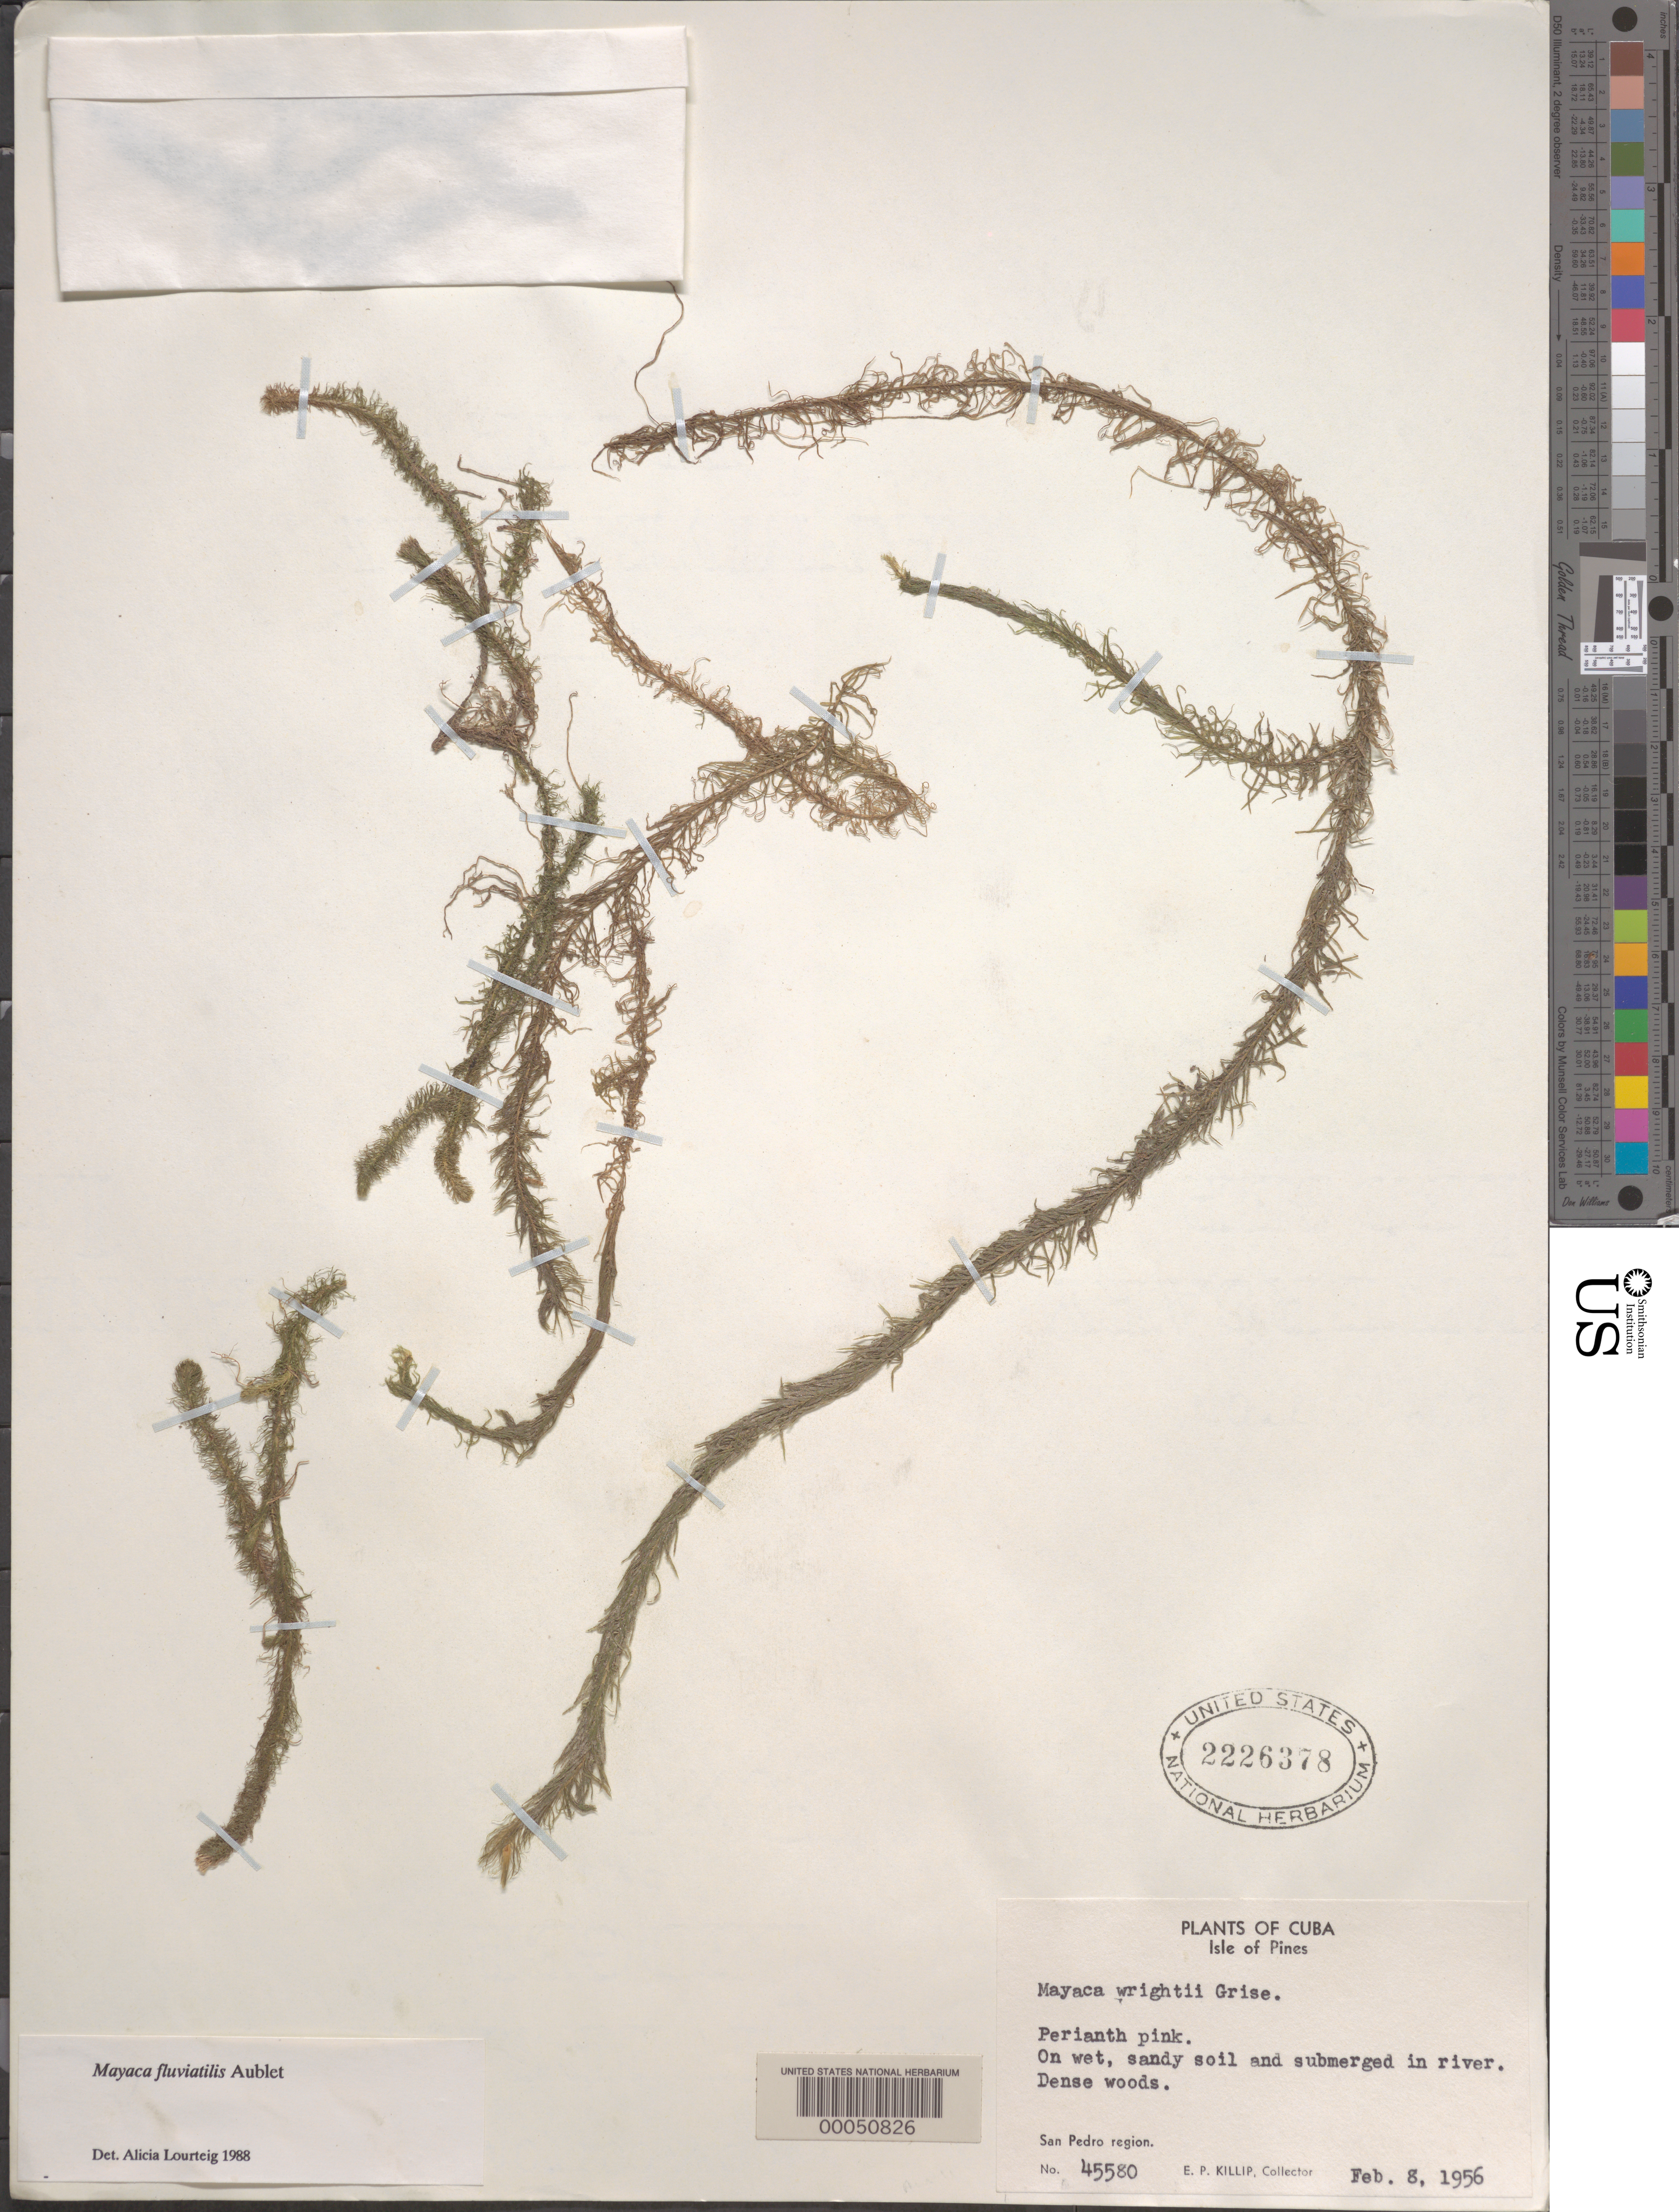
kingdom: Plantae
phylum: Tracheophyta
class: Liliopsida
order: Poales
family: Mayacaceae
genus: Mayaca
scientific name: Mayaca fluviatilis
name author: Aubl.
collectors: E. P. Killip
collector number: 45580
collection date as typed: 08 Feb 1956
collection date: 1956-02-08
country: Cuba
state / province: Isla de La Juventud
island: Isla de La Juventud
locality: Isle of pines. [province originally recorded as la habana.]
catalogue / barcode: US 2226378